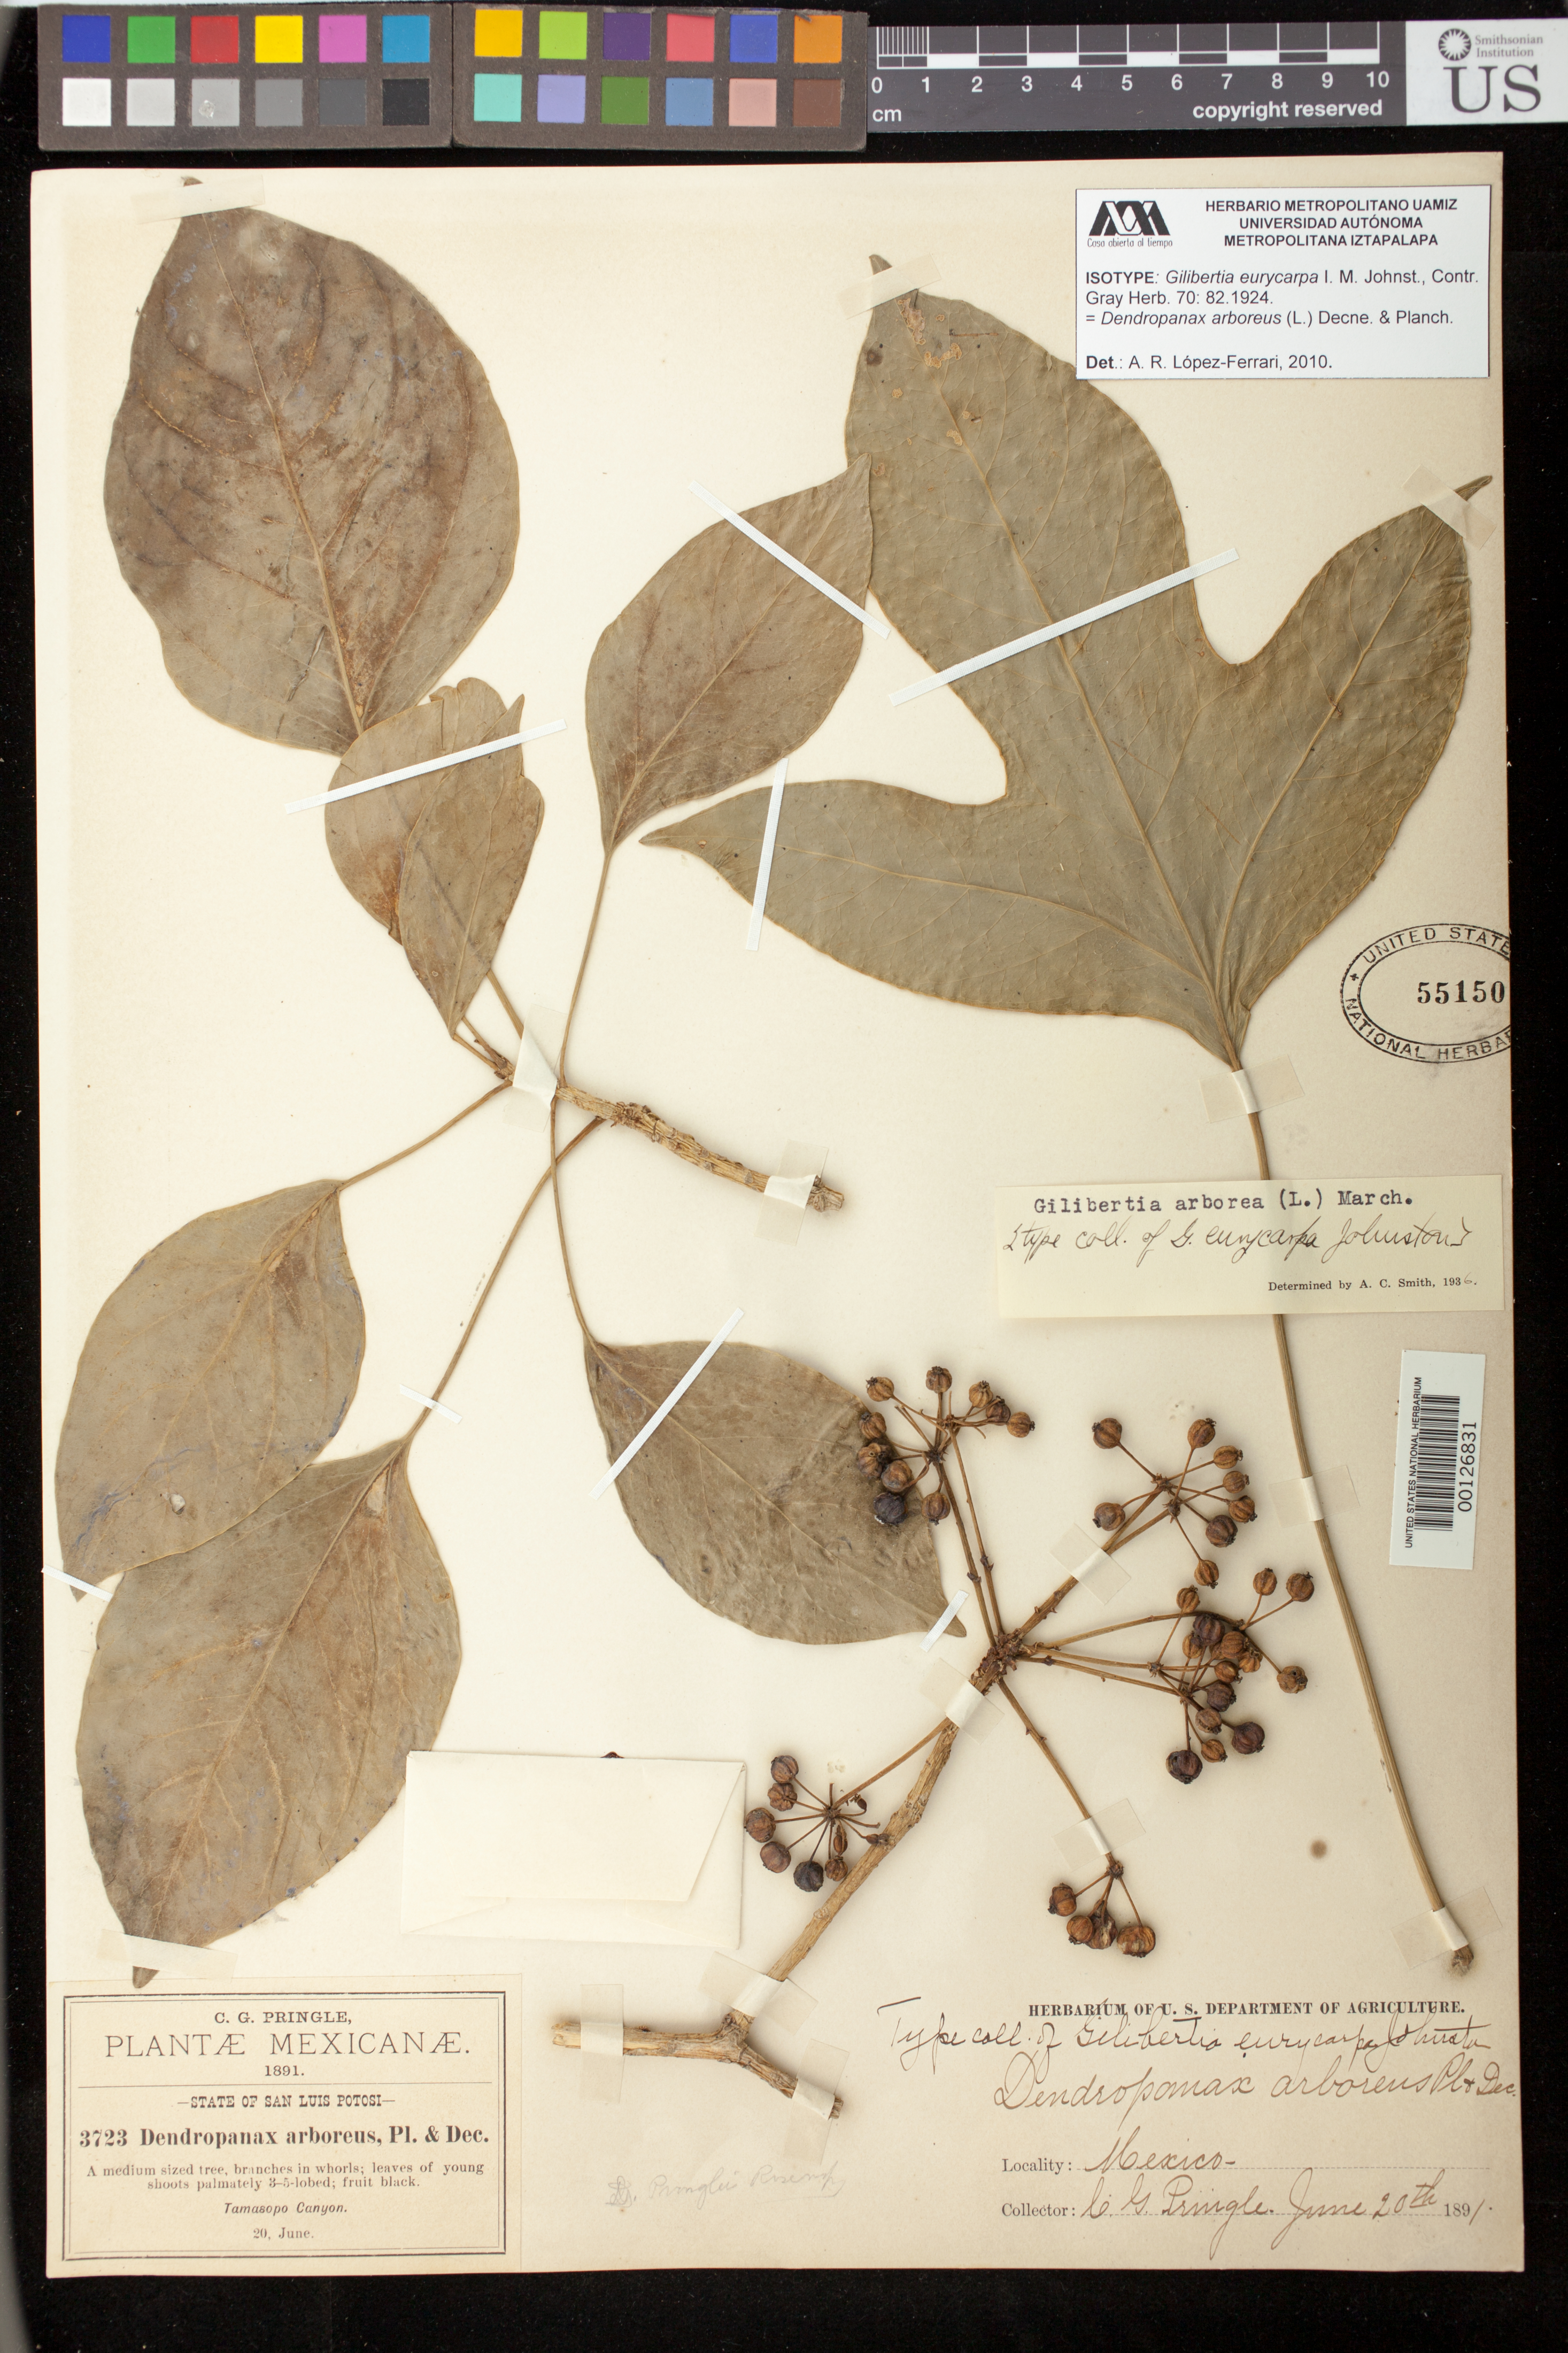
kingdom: Plantae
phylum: Tracheophyta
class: Magnoliopsida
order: Apiales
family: Araliaceae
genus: Gilibertia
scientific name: Gilibertia eurycarpa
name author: I.M. Johnst.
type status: Isotype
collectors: C. G. Pringle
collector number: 3723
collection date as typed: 20 Jun 1891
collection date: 1891-06-20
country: Mexico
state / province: San Luis Potosi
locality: State of San Luis Potosi. Tamasopo Canyon.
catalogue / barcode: US 55150